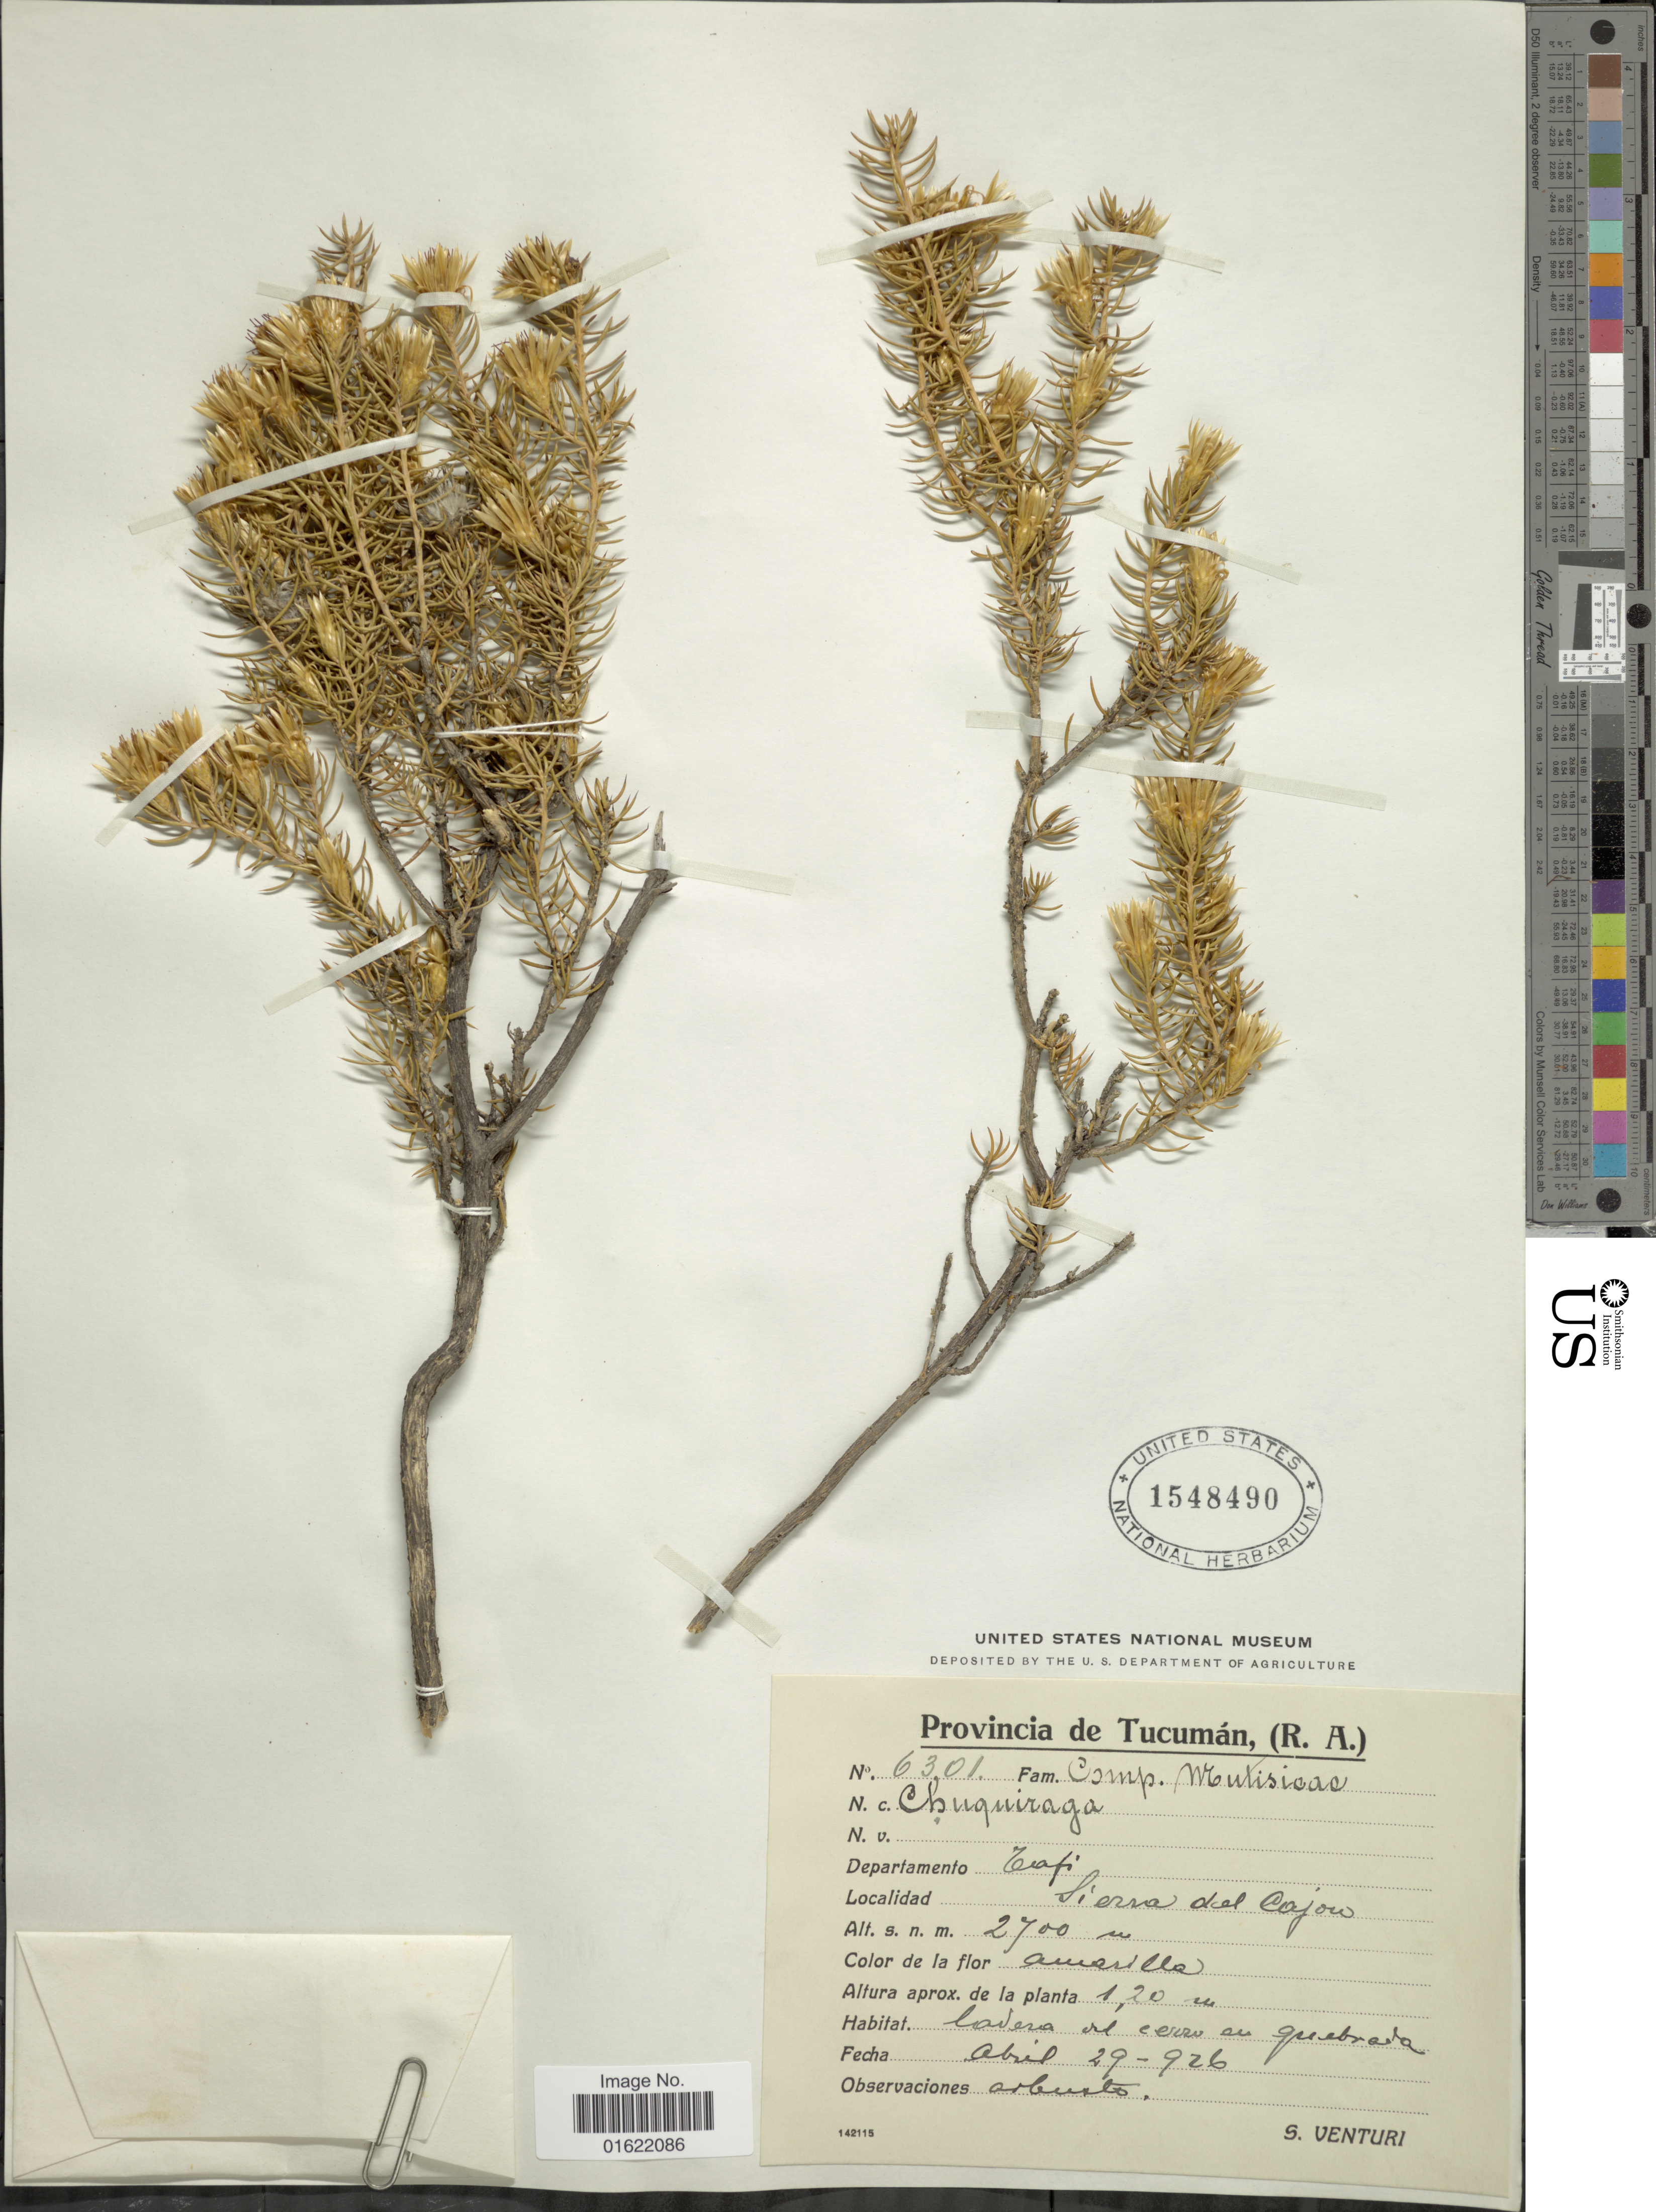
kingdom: Plantae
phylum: Tracheophyta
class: Magnoliopsida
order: Asterales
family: Asteraceae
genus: Chuquiraga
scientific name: Chuquiraga sp.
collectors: S. Venturi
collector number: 6301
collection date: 1926-04-29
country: Argentina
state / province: Tucuman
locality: Provincia de Tucuman, R. A., Departamento Tafi. Sierra del Cajon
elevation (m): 2700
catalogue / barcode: US 1548490